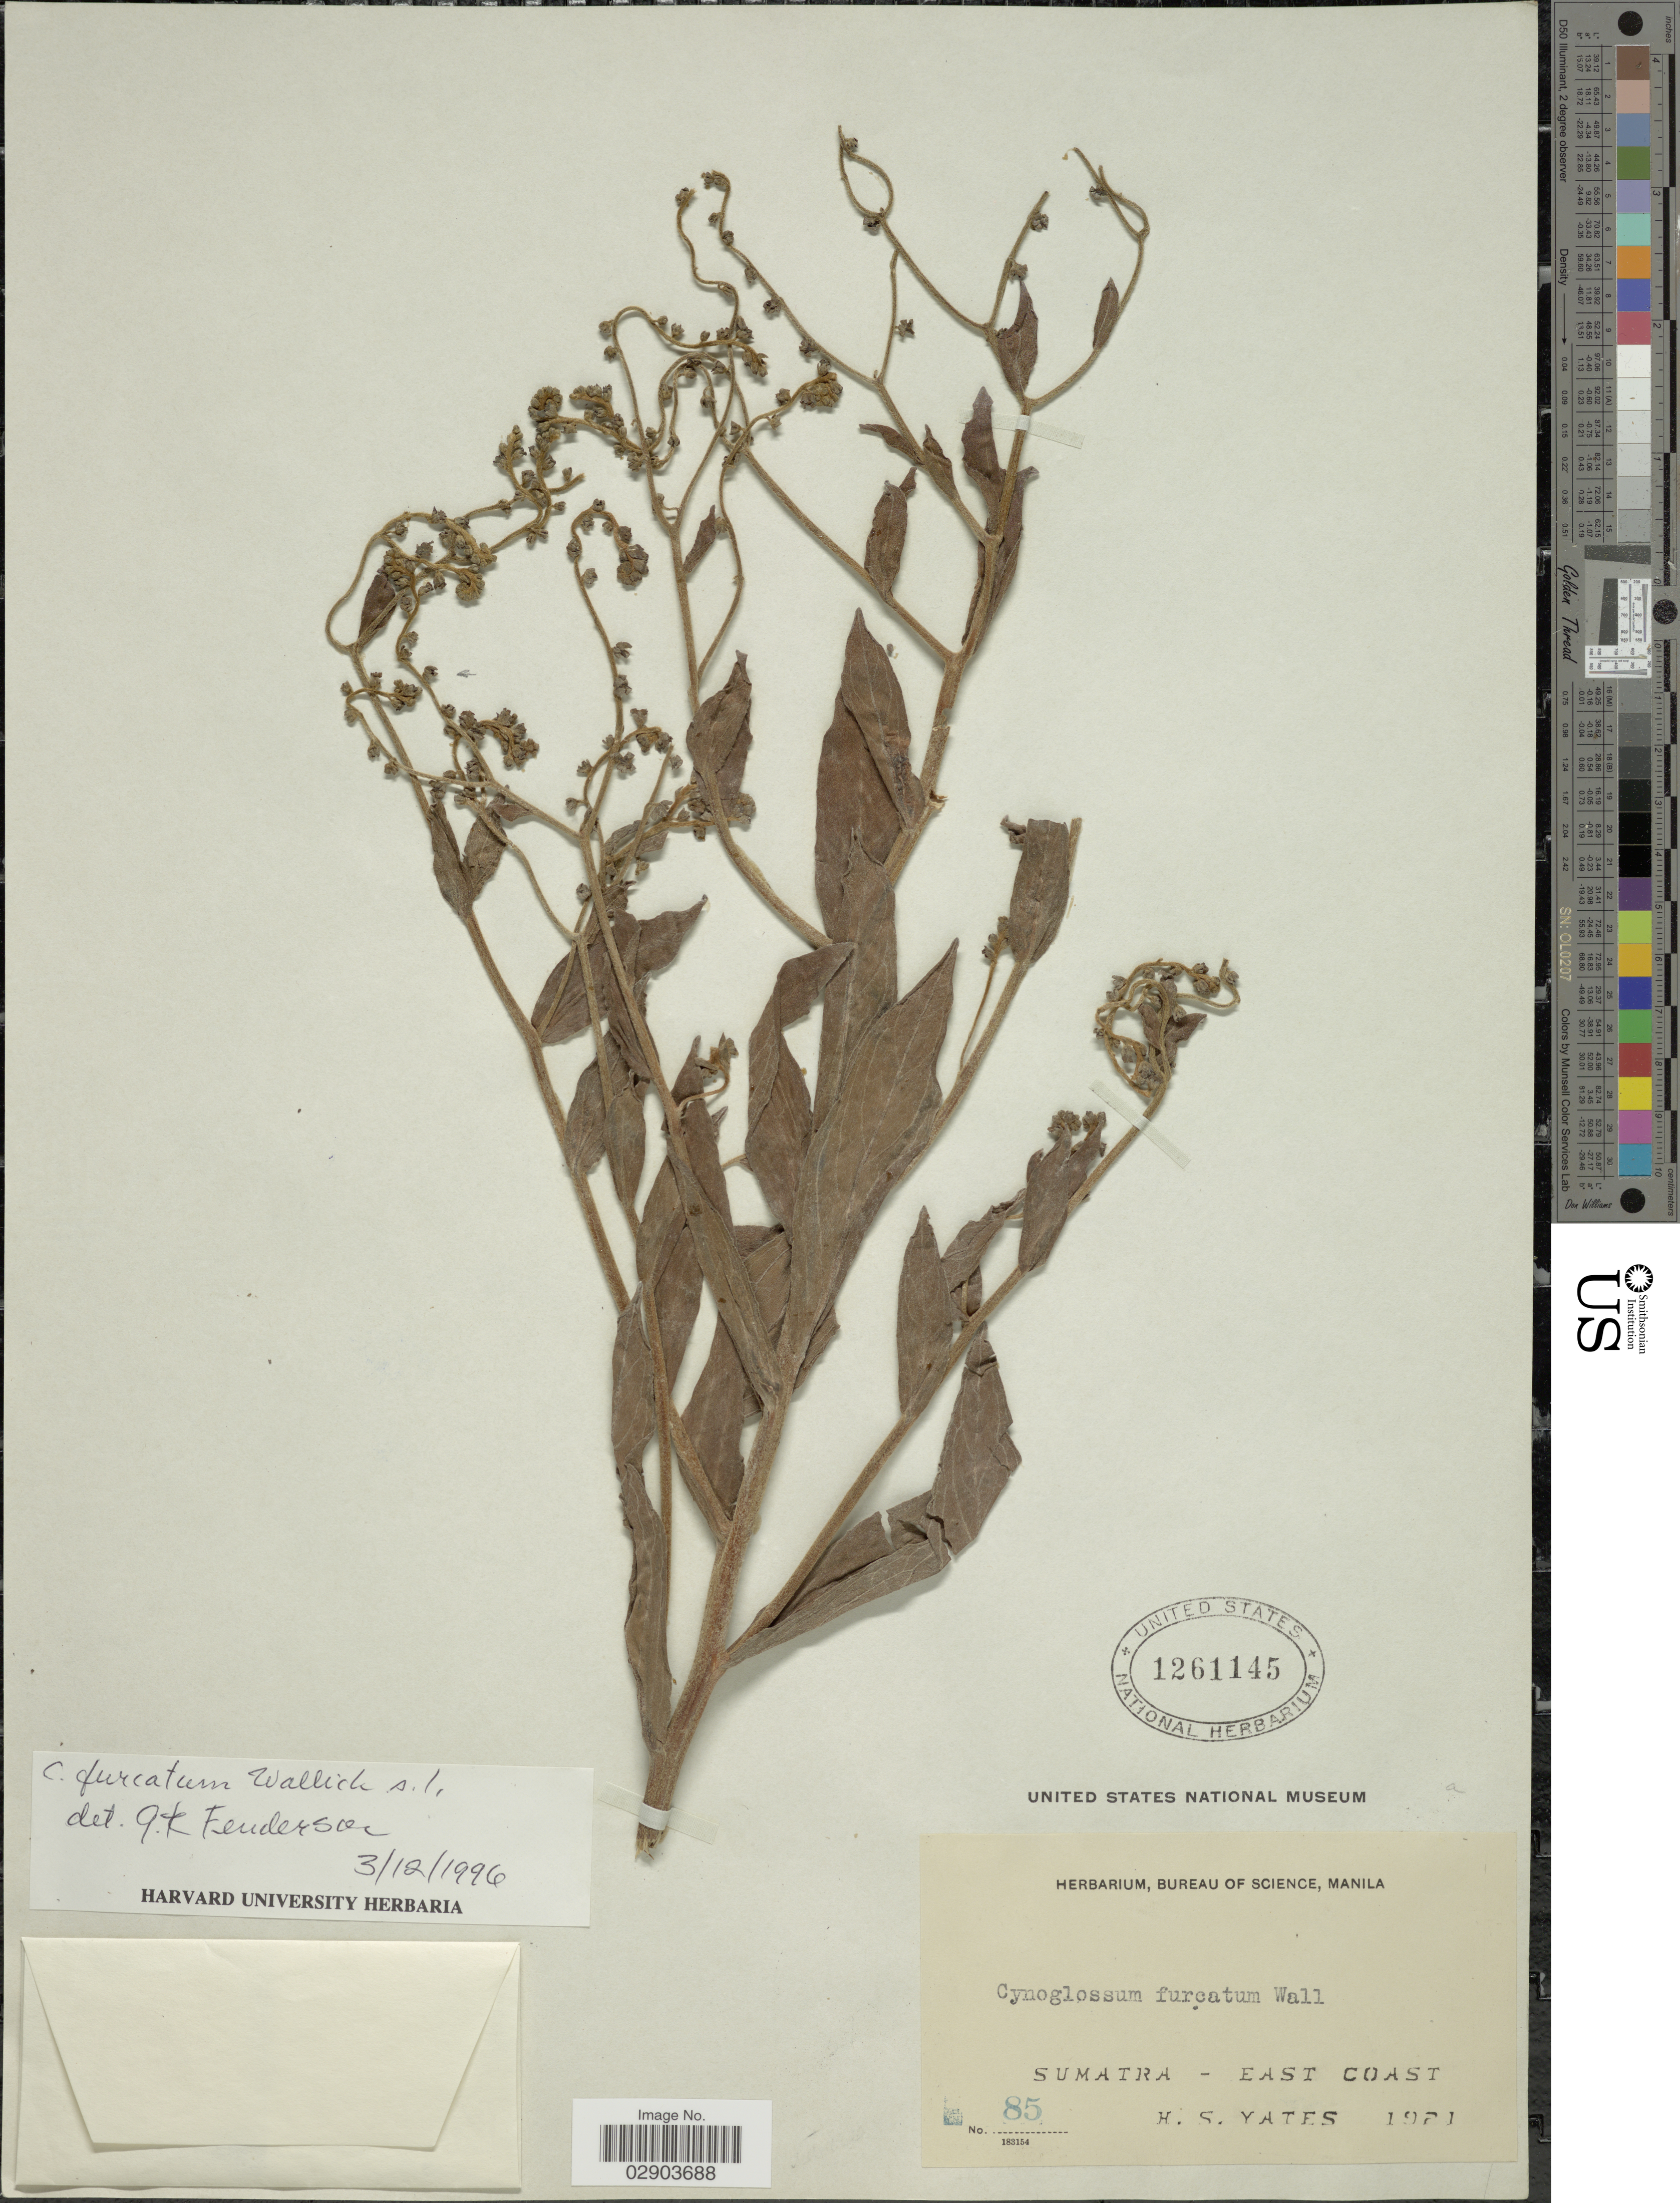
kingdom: Plantae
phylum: Tracheophyta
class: Magnoliopsida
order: Boraginales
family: Boraginaceae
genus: Cynoglossum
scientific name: Cynoglossum furcatum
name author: Wall.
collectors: H. S. Yates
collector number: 85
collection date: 1921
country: Indonesia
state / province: Sumatra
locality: Sumatra - East Coast.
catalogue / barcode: US 1261145